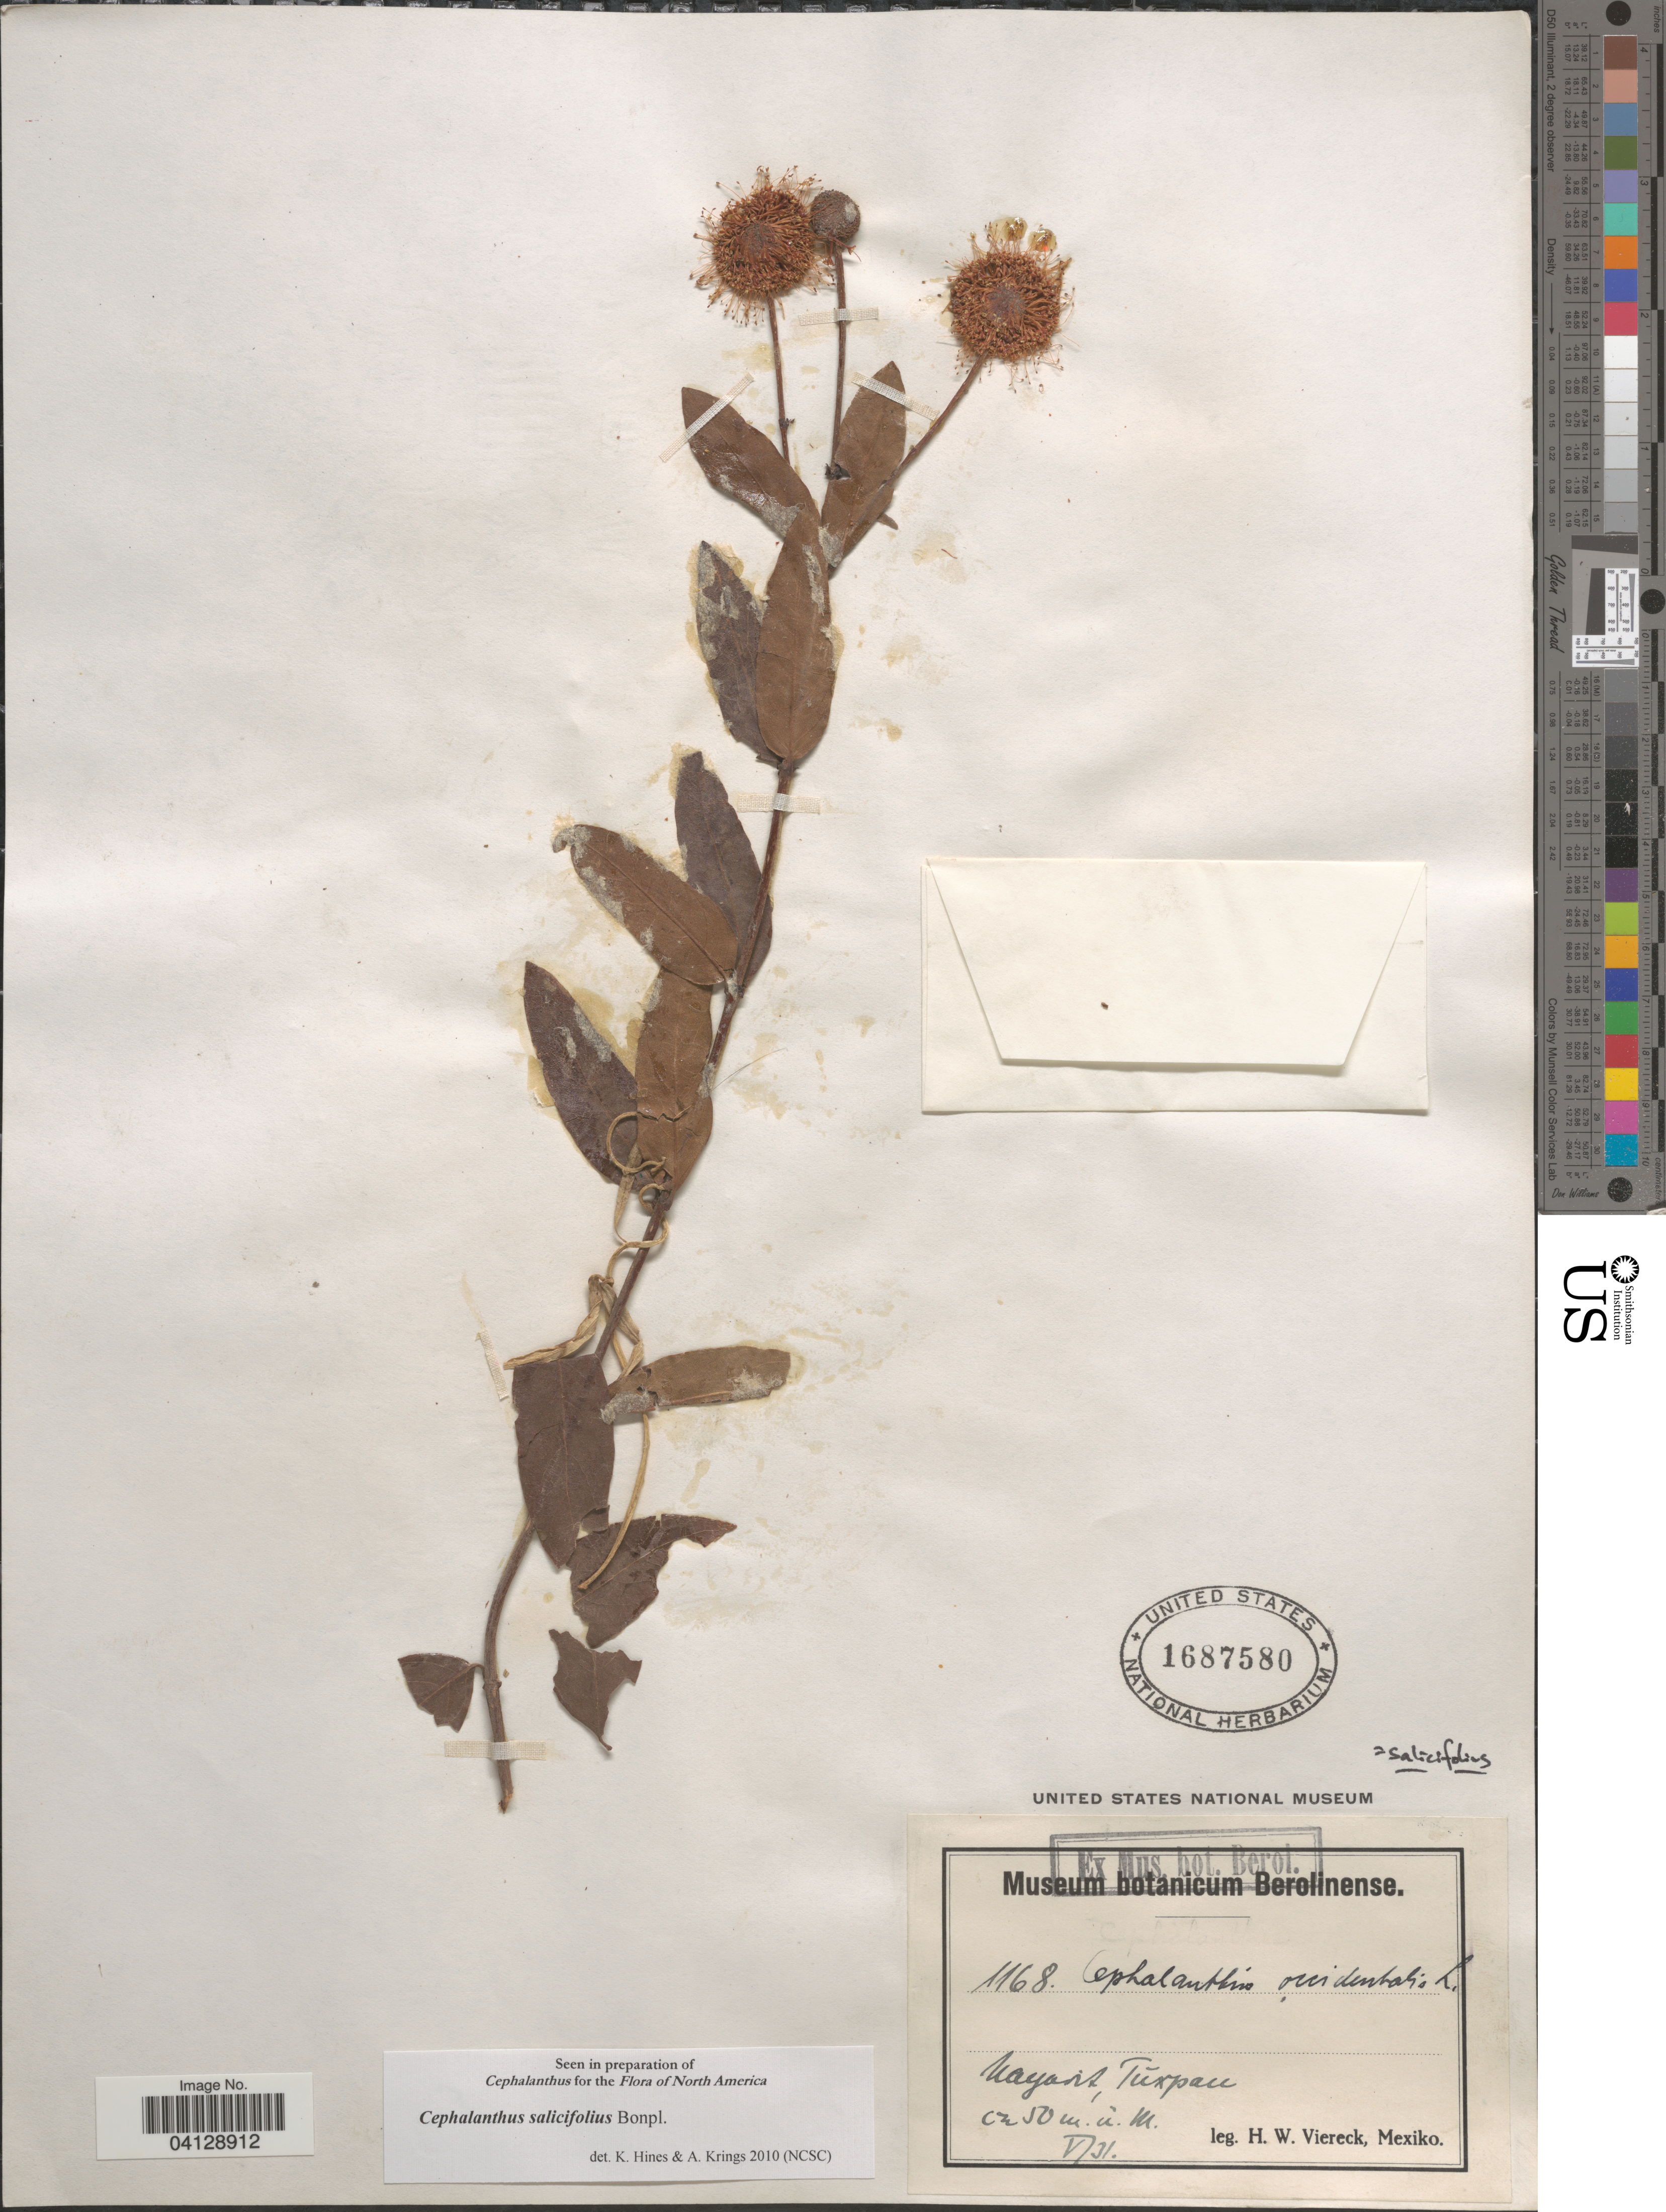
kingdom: Plantae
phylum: Tracheophyta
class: Magnoliopsida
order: Gentianales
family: Rubiaceae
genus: Cephalanthus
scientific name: Cephalanthus salicifolius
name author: Bonpl.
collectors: H. W. Viereck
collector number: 1168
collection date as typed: Transcribed d/m/y: /5/31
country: Mexico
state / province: Nayarit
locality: Tuxpan.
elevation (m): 50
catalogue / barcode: US 1687580